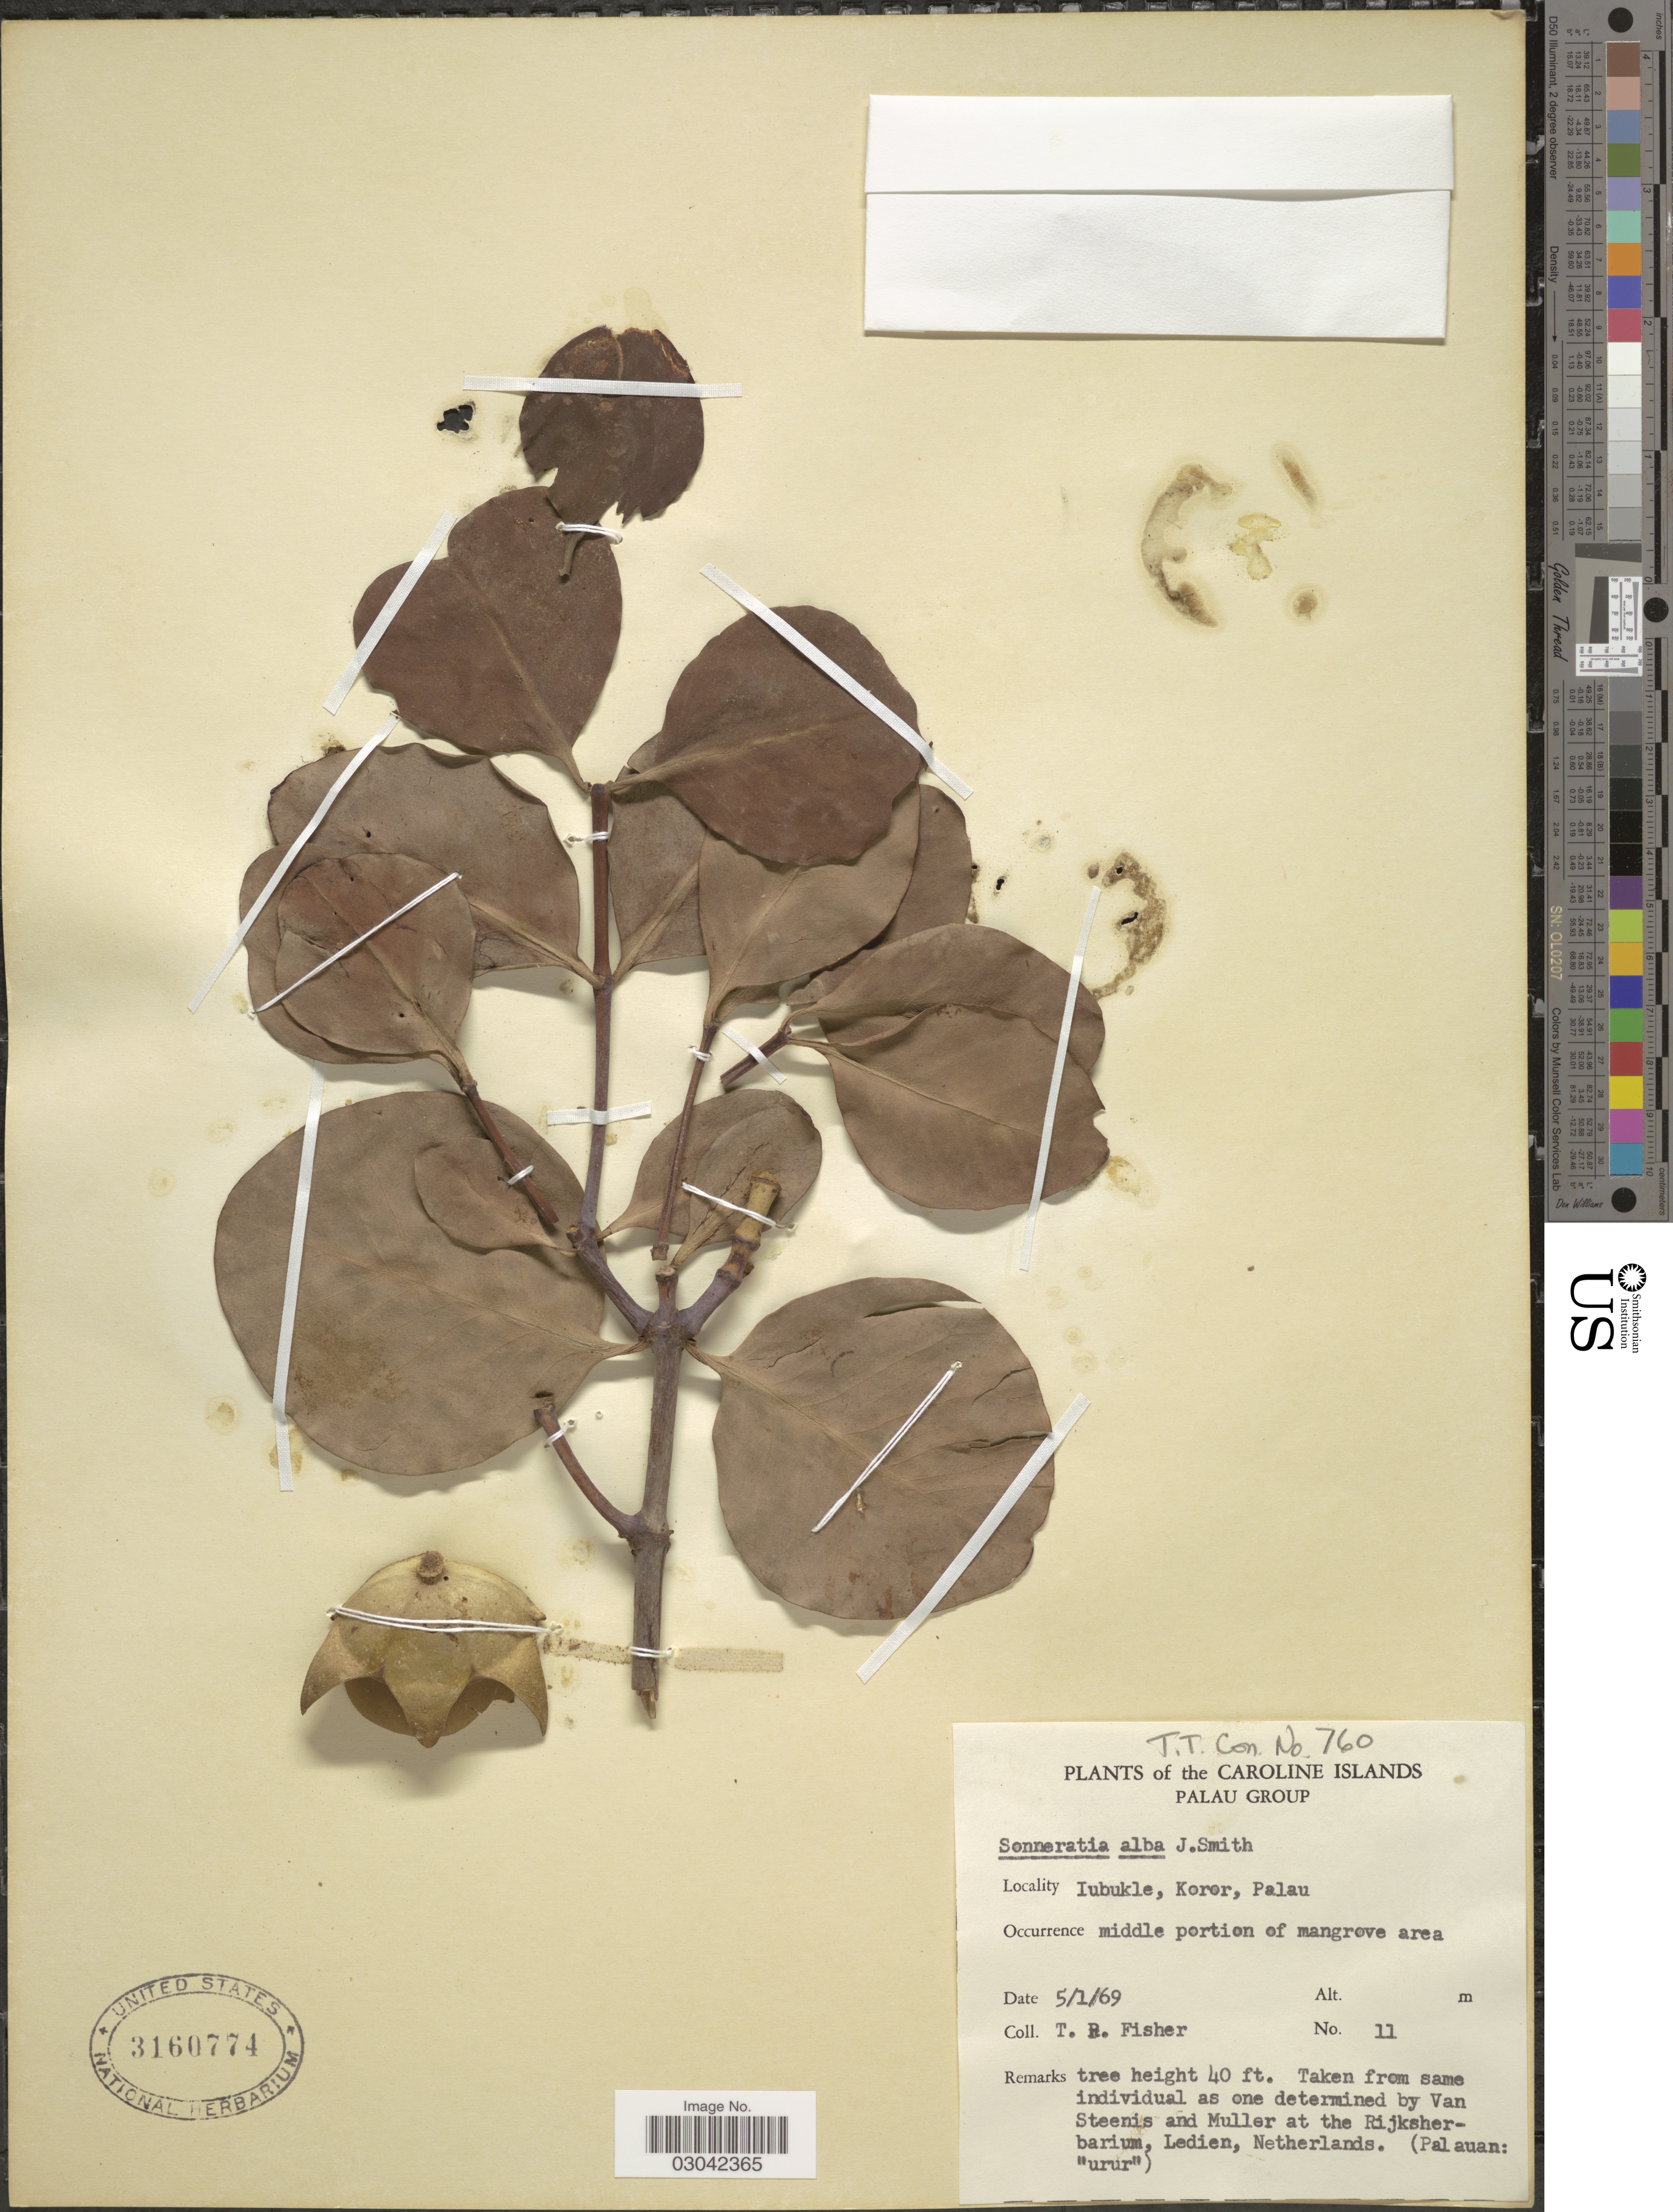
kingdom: Plantae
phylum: Tracheophyta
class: Magnoliopsida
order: Myrtales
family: Lythraceae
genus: Sonneratia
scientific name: Sonneratia alba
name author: Sm.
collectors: T. R. Fisher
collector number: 11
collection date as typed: Transcribed d/m/y: 5/1/69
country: Palau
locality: Caroline Islands. Palau Group. Iubukle, Koror, Palau.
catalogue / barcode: US 3160774